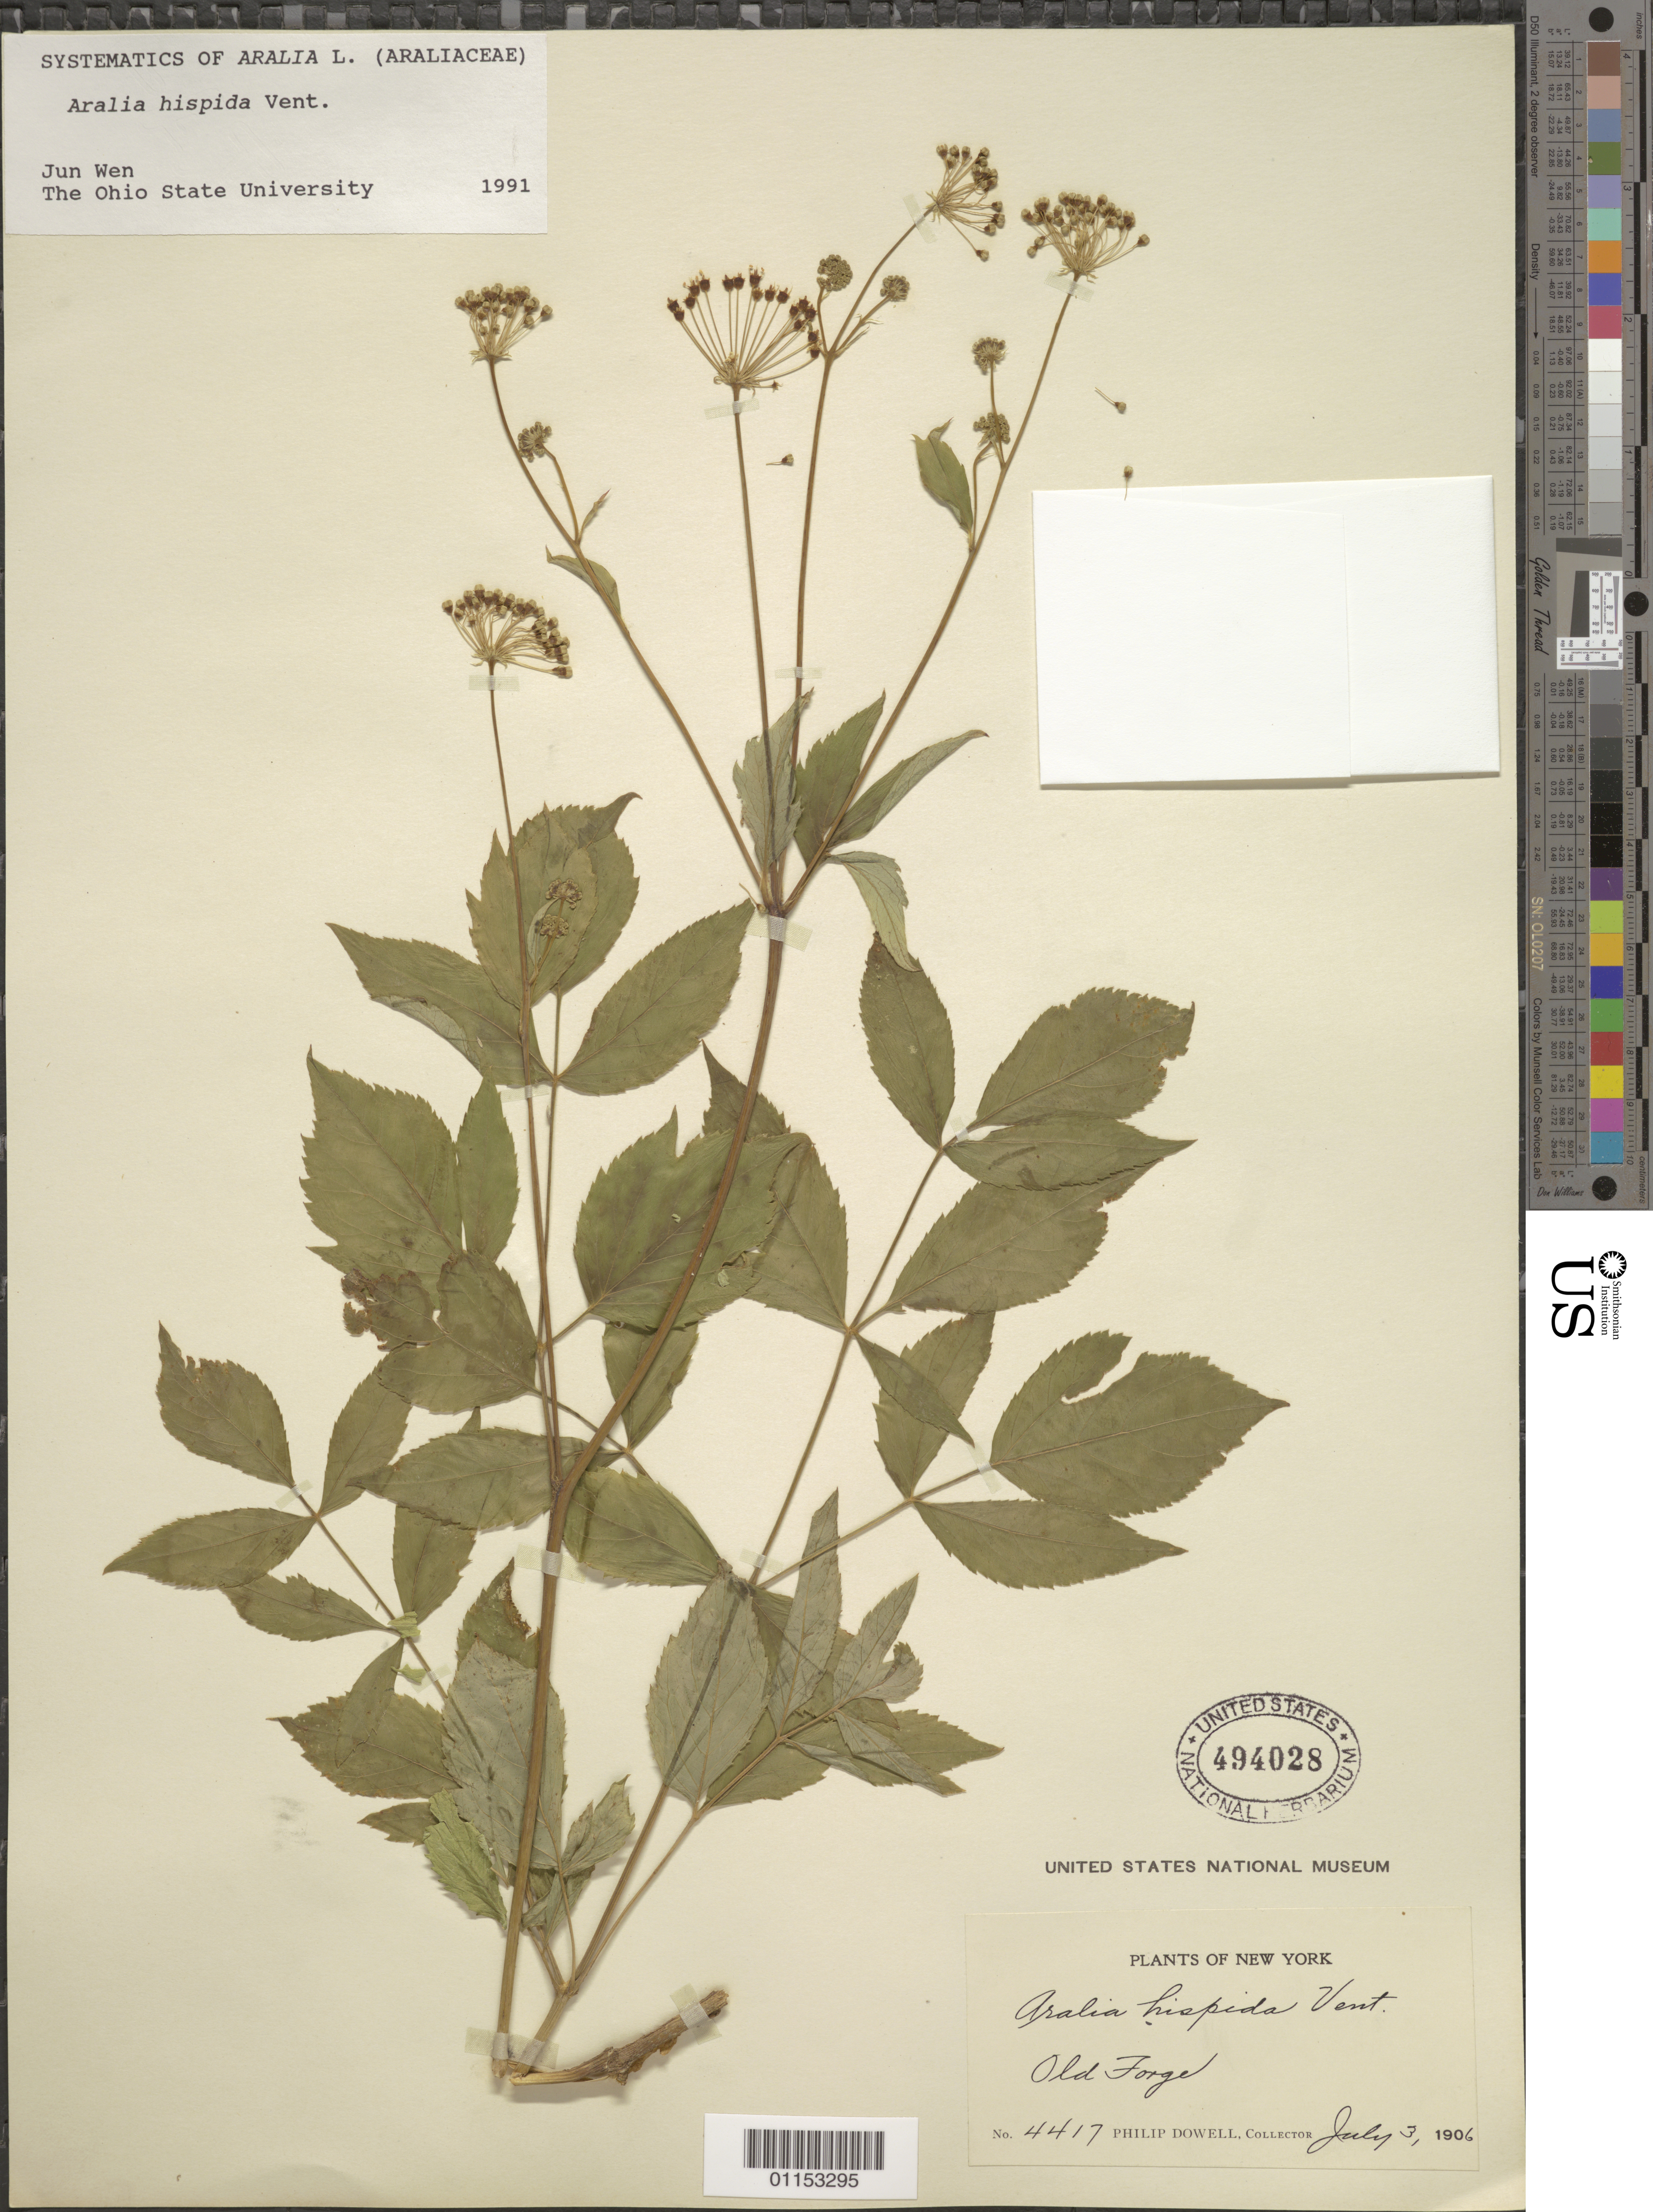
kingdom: Plantae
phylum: Tracheophyta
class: Magnoliopsida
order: Apiales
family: Araliaceae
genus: Aralia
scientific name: Aralia hispida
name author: Vent.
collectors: P. Dowell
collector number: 4417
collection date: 1906-07-03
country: United States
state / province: New York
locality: Old Forge.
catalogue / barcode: US 494028